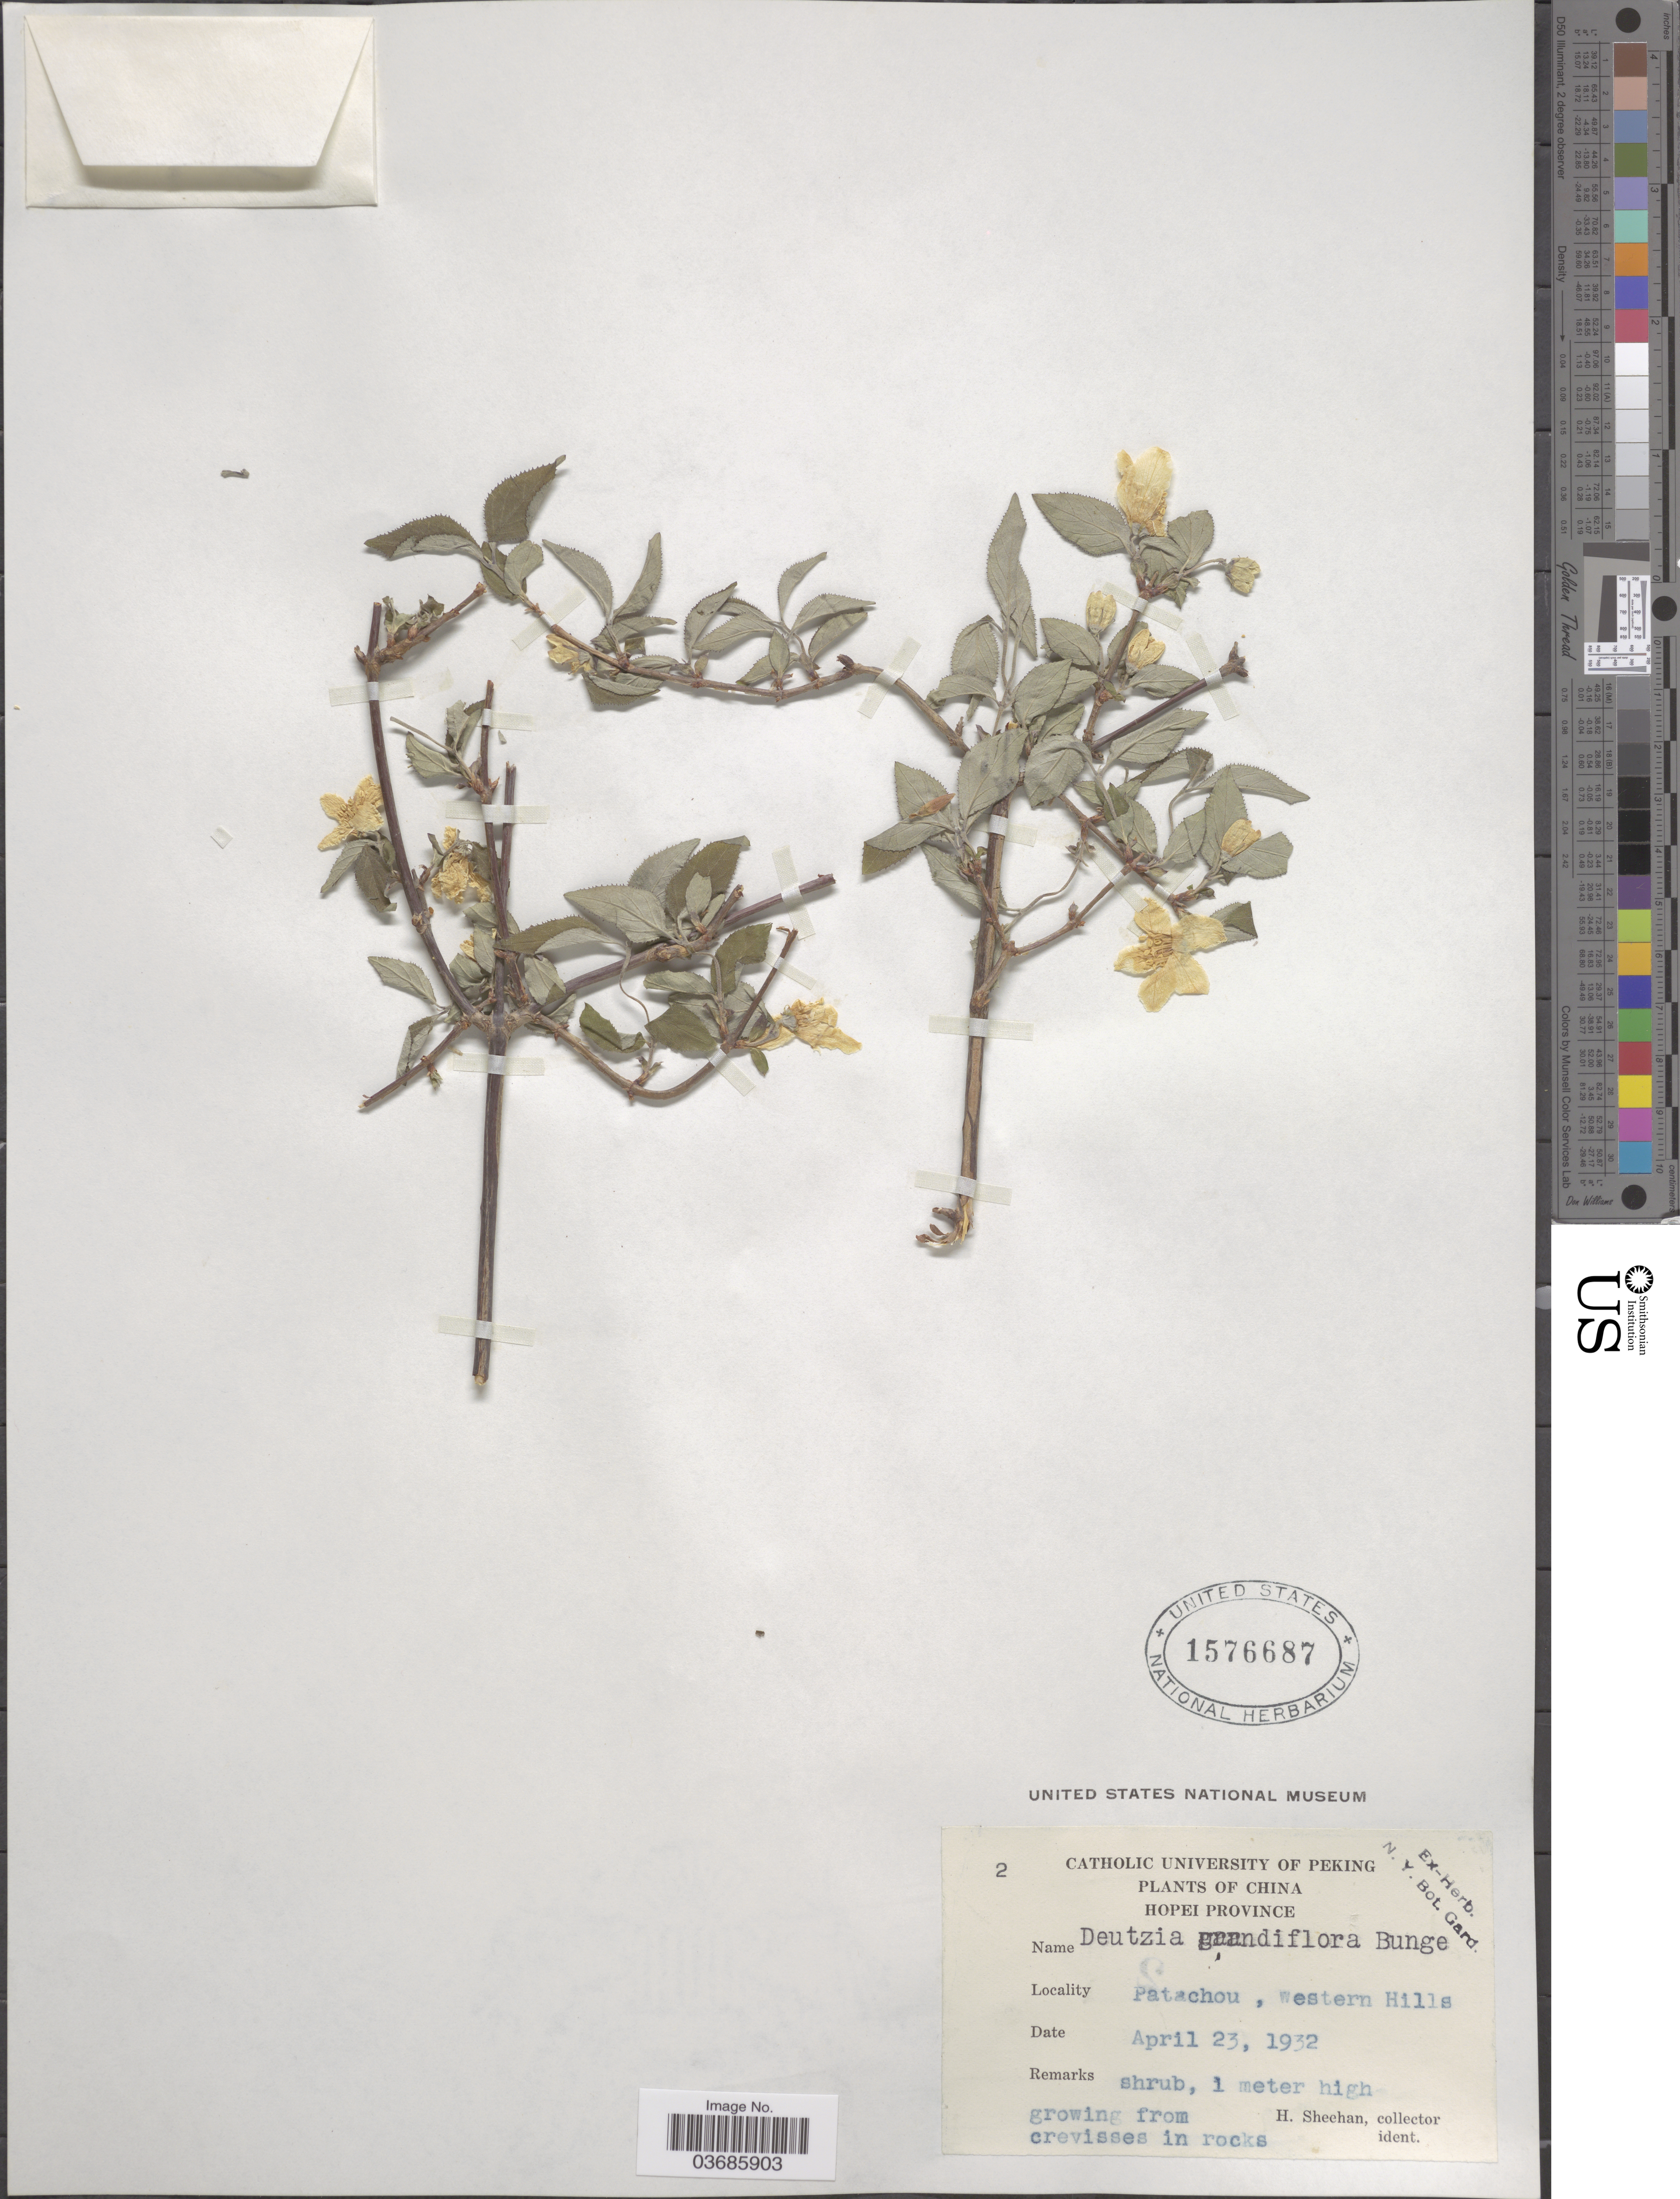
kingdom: Plantae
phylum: Tracheophyta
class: Magnoliopsida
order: Cornales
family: Hydrangeaceae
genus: Deutzia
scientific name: Deutzia grandiflora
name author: Bunge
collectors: H. Sheehan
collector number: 2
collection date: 1932-04-23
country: China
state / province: Hebei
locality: Hopei Province. Patachou, Western Hills.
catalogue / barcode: US 1576687